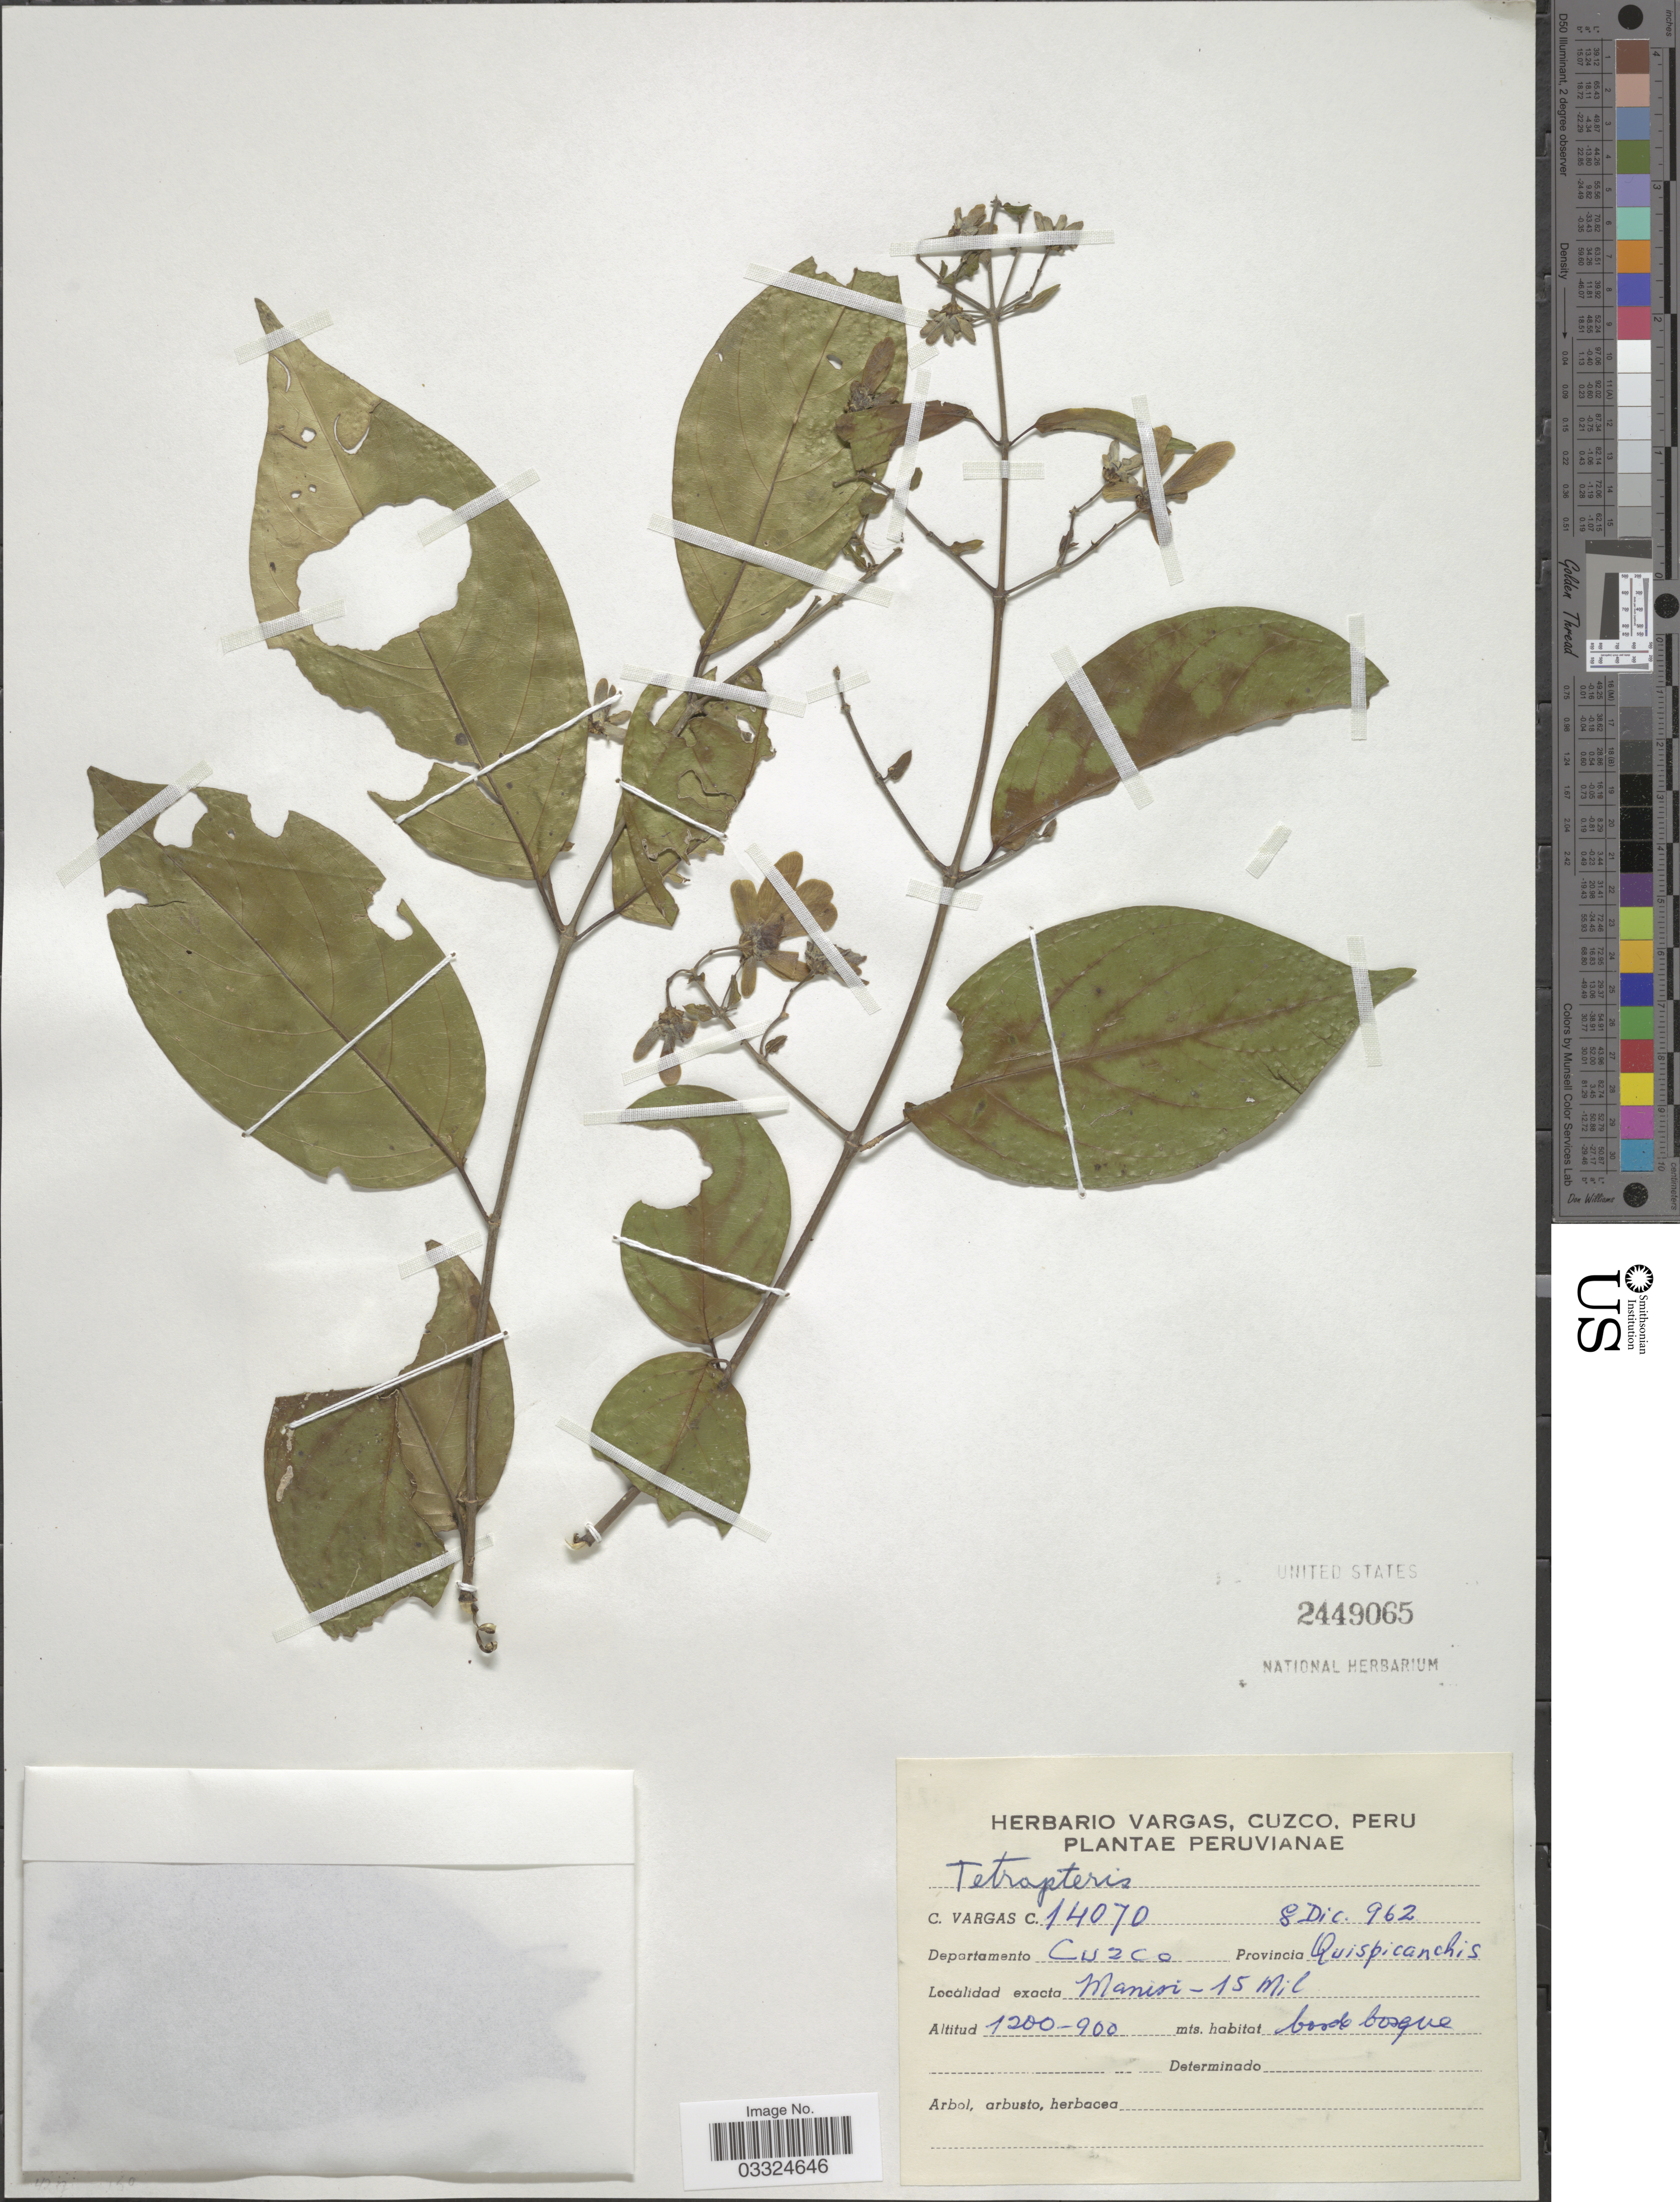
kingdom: Plantae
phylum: Tracheophyta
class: Magnoliopsida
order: Malpighiales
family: Malpighiaceae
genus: Tetrapterys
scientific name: Tetrapterys sp.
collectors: C. Vargas Calderón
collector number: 14070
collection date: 1962-12-08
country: Peru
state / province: Cusco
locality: Departamento Cuzco. Provincia Quispicanchis. Manisi - 15 mil.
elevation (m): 900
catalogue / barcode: US 2449065